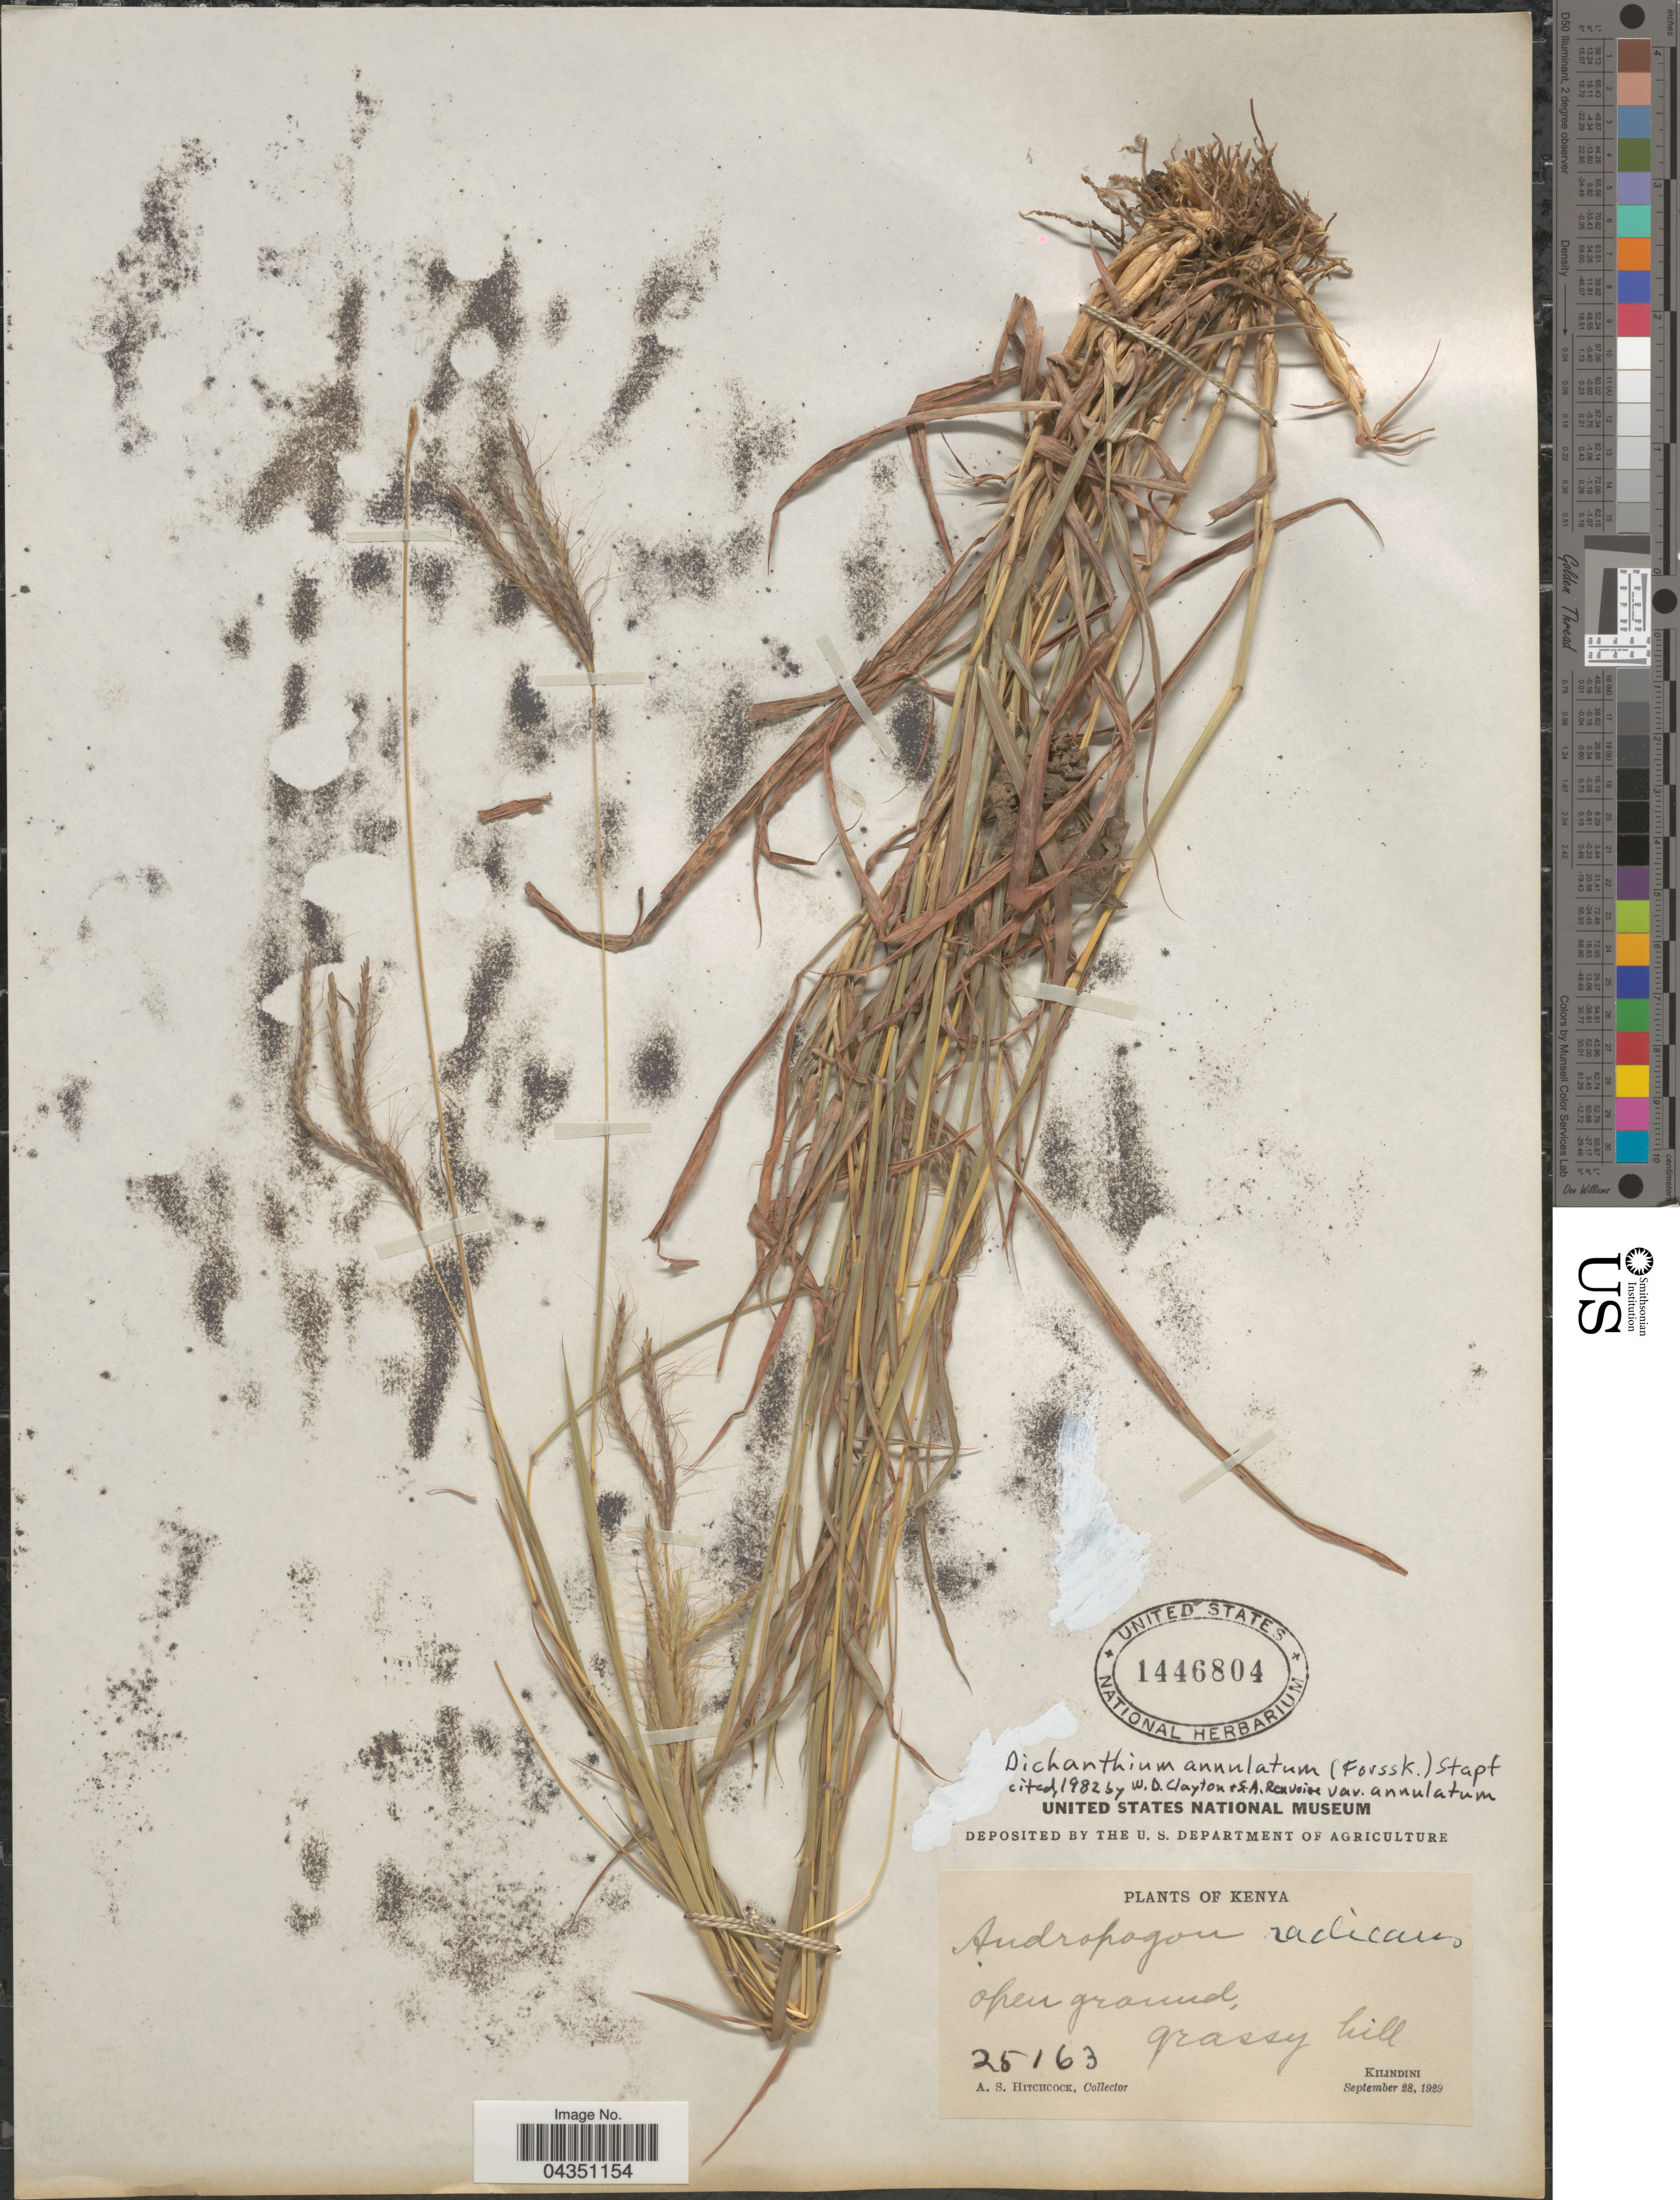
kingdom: Plantae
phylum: Tracheophyta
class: Liliopsida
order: Poales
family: Poaceae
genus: Dichanthium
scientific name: Dichanthium annulatum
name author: (Forssk.) Stapf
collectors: A. S. Hitchcock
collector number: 25163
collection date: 1929-09-28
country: Kenya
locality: Kilindini.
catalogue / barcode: US 1446804